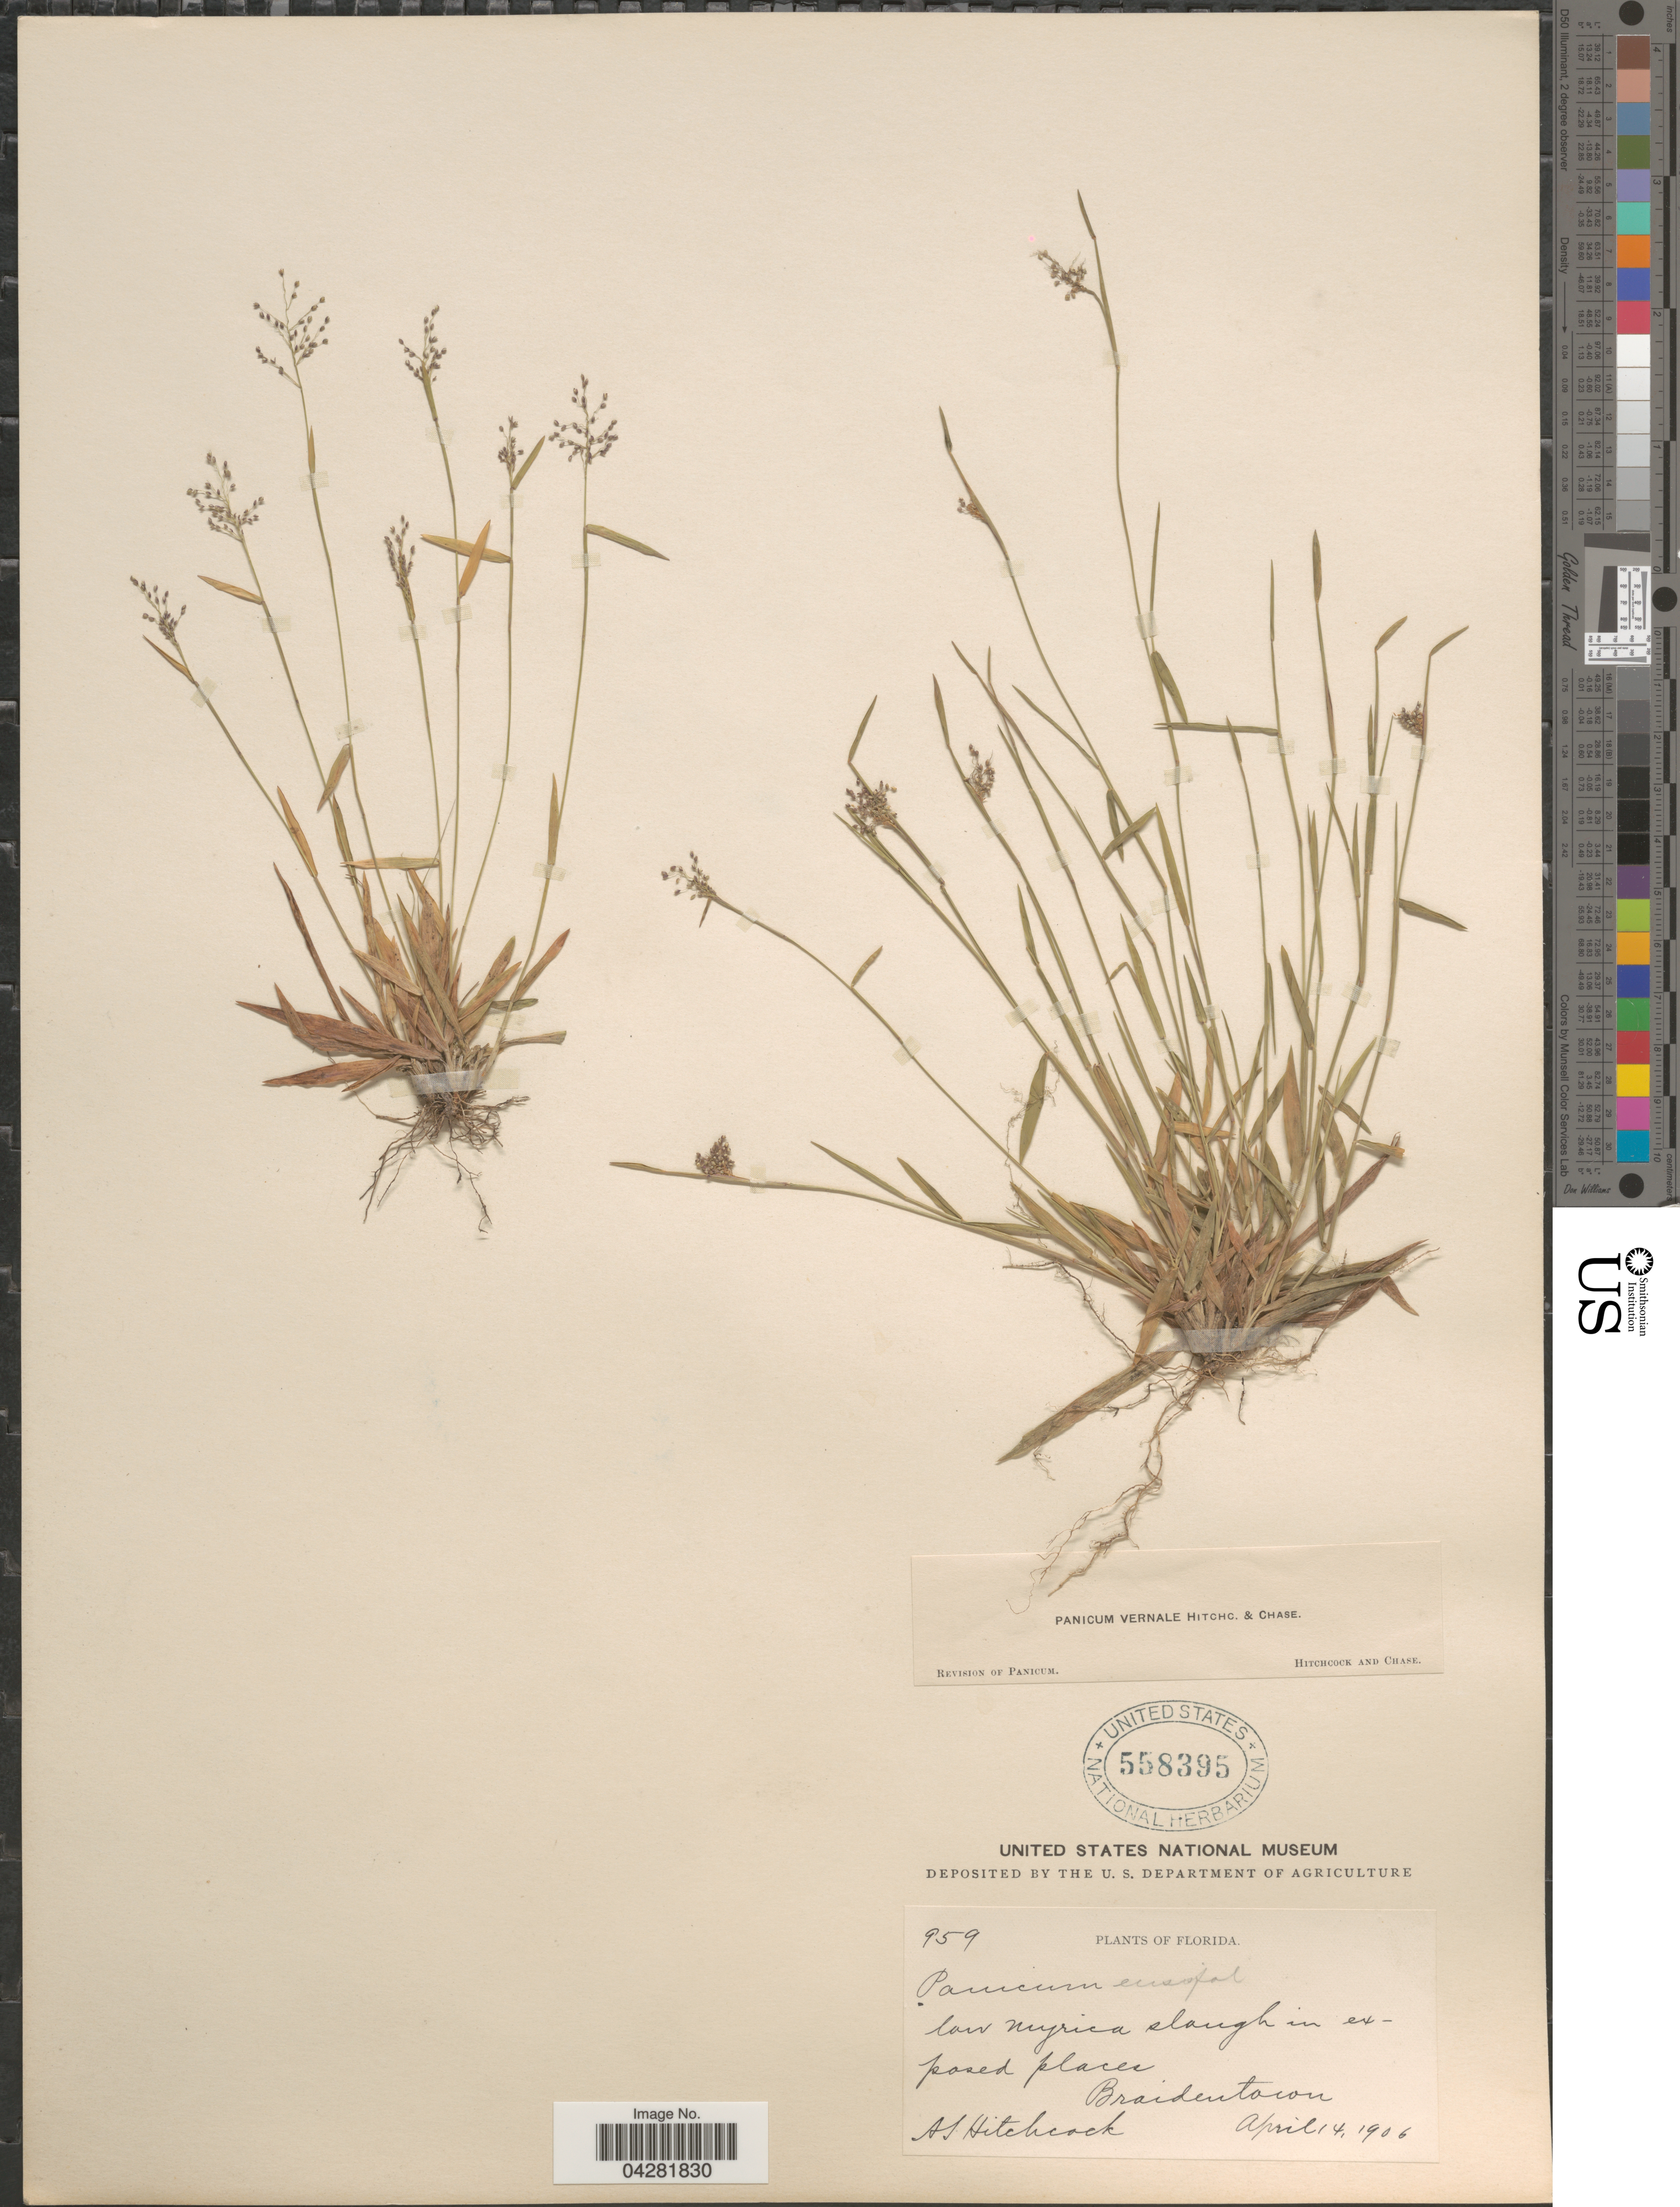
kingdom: Plantae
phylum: Tracheophyta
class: Liliopsida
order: Poales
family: Poaceae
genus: Dichanthelium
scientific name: Dichanthelium ensifolium var. ensifolium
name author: (Baldwin ex Elliot) Gould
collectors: A. S. Hitchcock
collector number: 959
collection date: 1906-04-14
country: United States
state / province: Florida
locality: Braidentown.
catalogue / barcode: US 558395